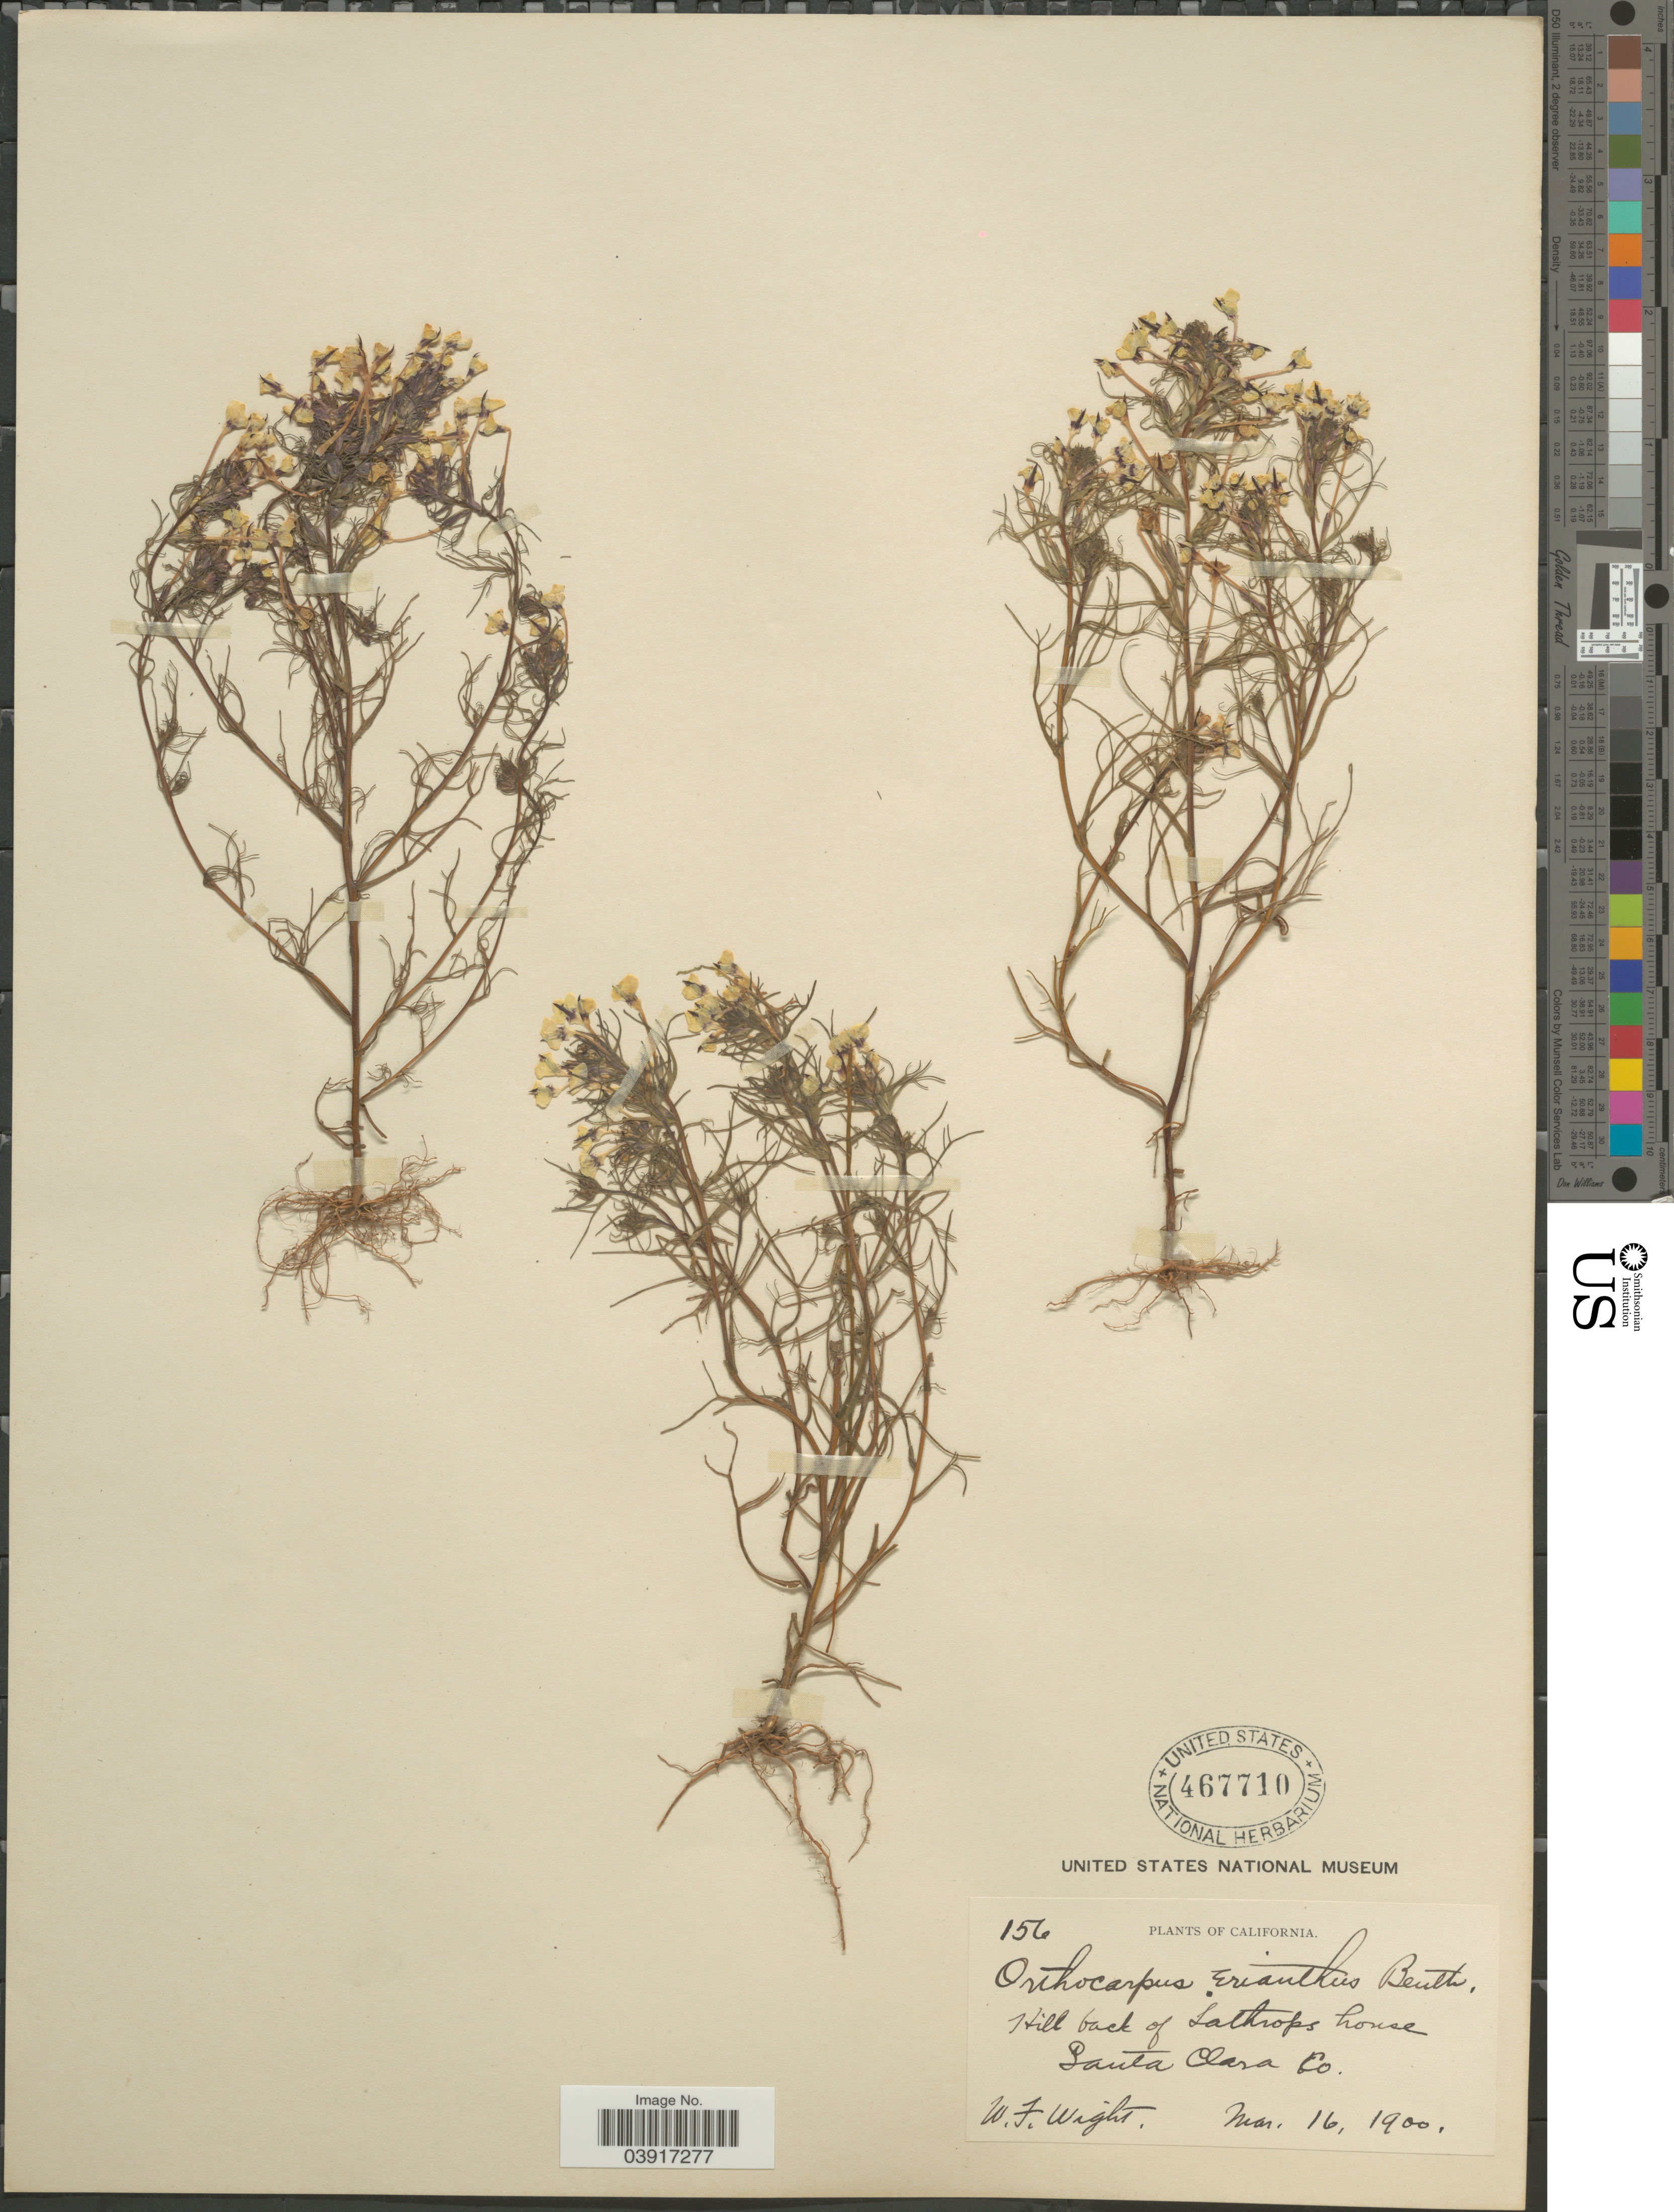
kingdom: Plantae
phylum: Tracheophyta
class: Magnoliopsida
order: Lamiales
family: Orobanchaceae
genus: Orthocarpus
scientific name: Orthocarpus erianthus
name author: Benth.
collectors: W. Wight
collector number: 156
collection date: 1900-03-16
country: United States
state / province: California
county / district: Santa Clara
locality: Hill back of Lathrops house. Santa Clara Co.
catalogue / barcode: US 467710